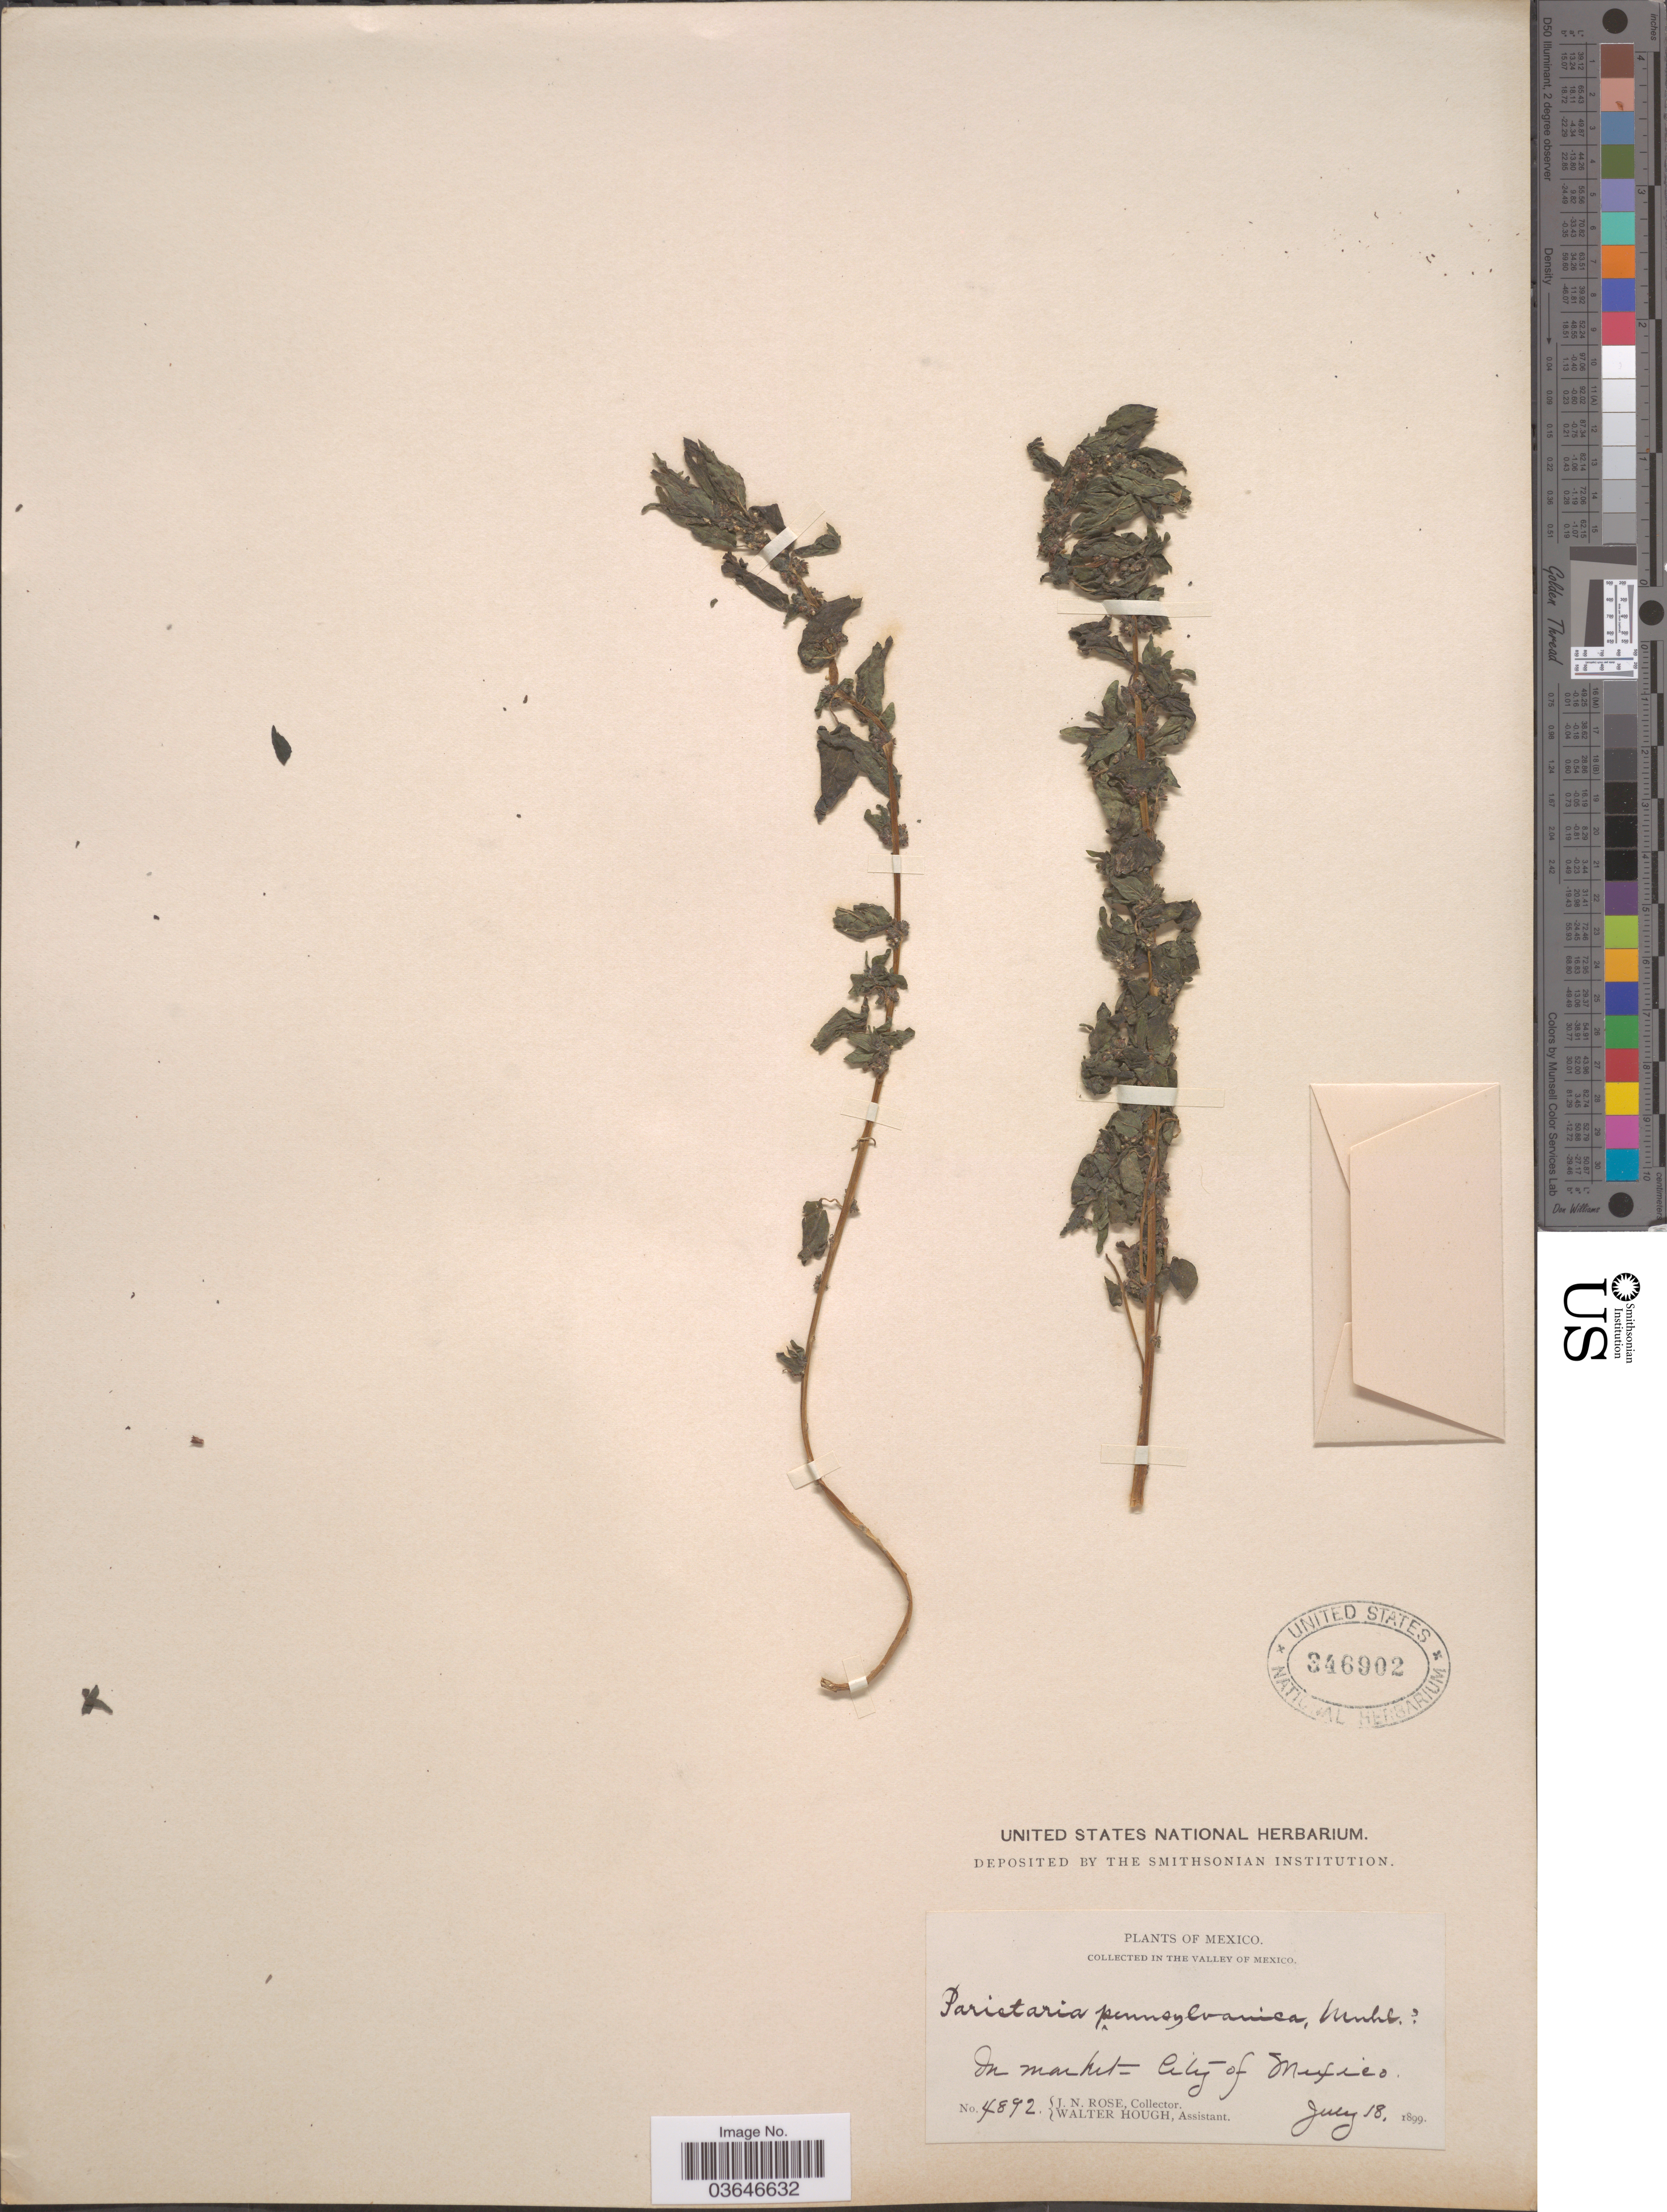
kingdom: Plantae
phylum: Tracheophyta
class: Magnoliopsida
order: Rosales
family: Urticaceae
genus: Parietaria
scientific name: Parietaria pensylvanica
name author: Muhl. ex Willd.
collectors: J. N. Rose & W. Hough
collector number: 4892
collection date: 1899-07-18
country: Mexico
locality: The Valley of Mexico. On market City of Mexico.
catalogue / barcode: US 346902